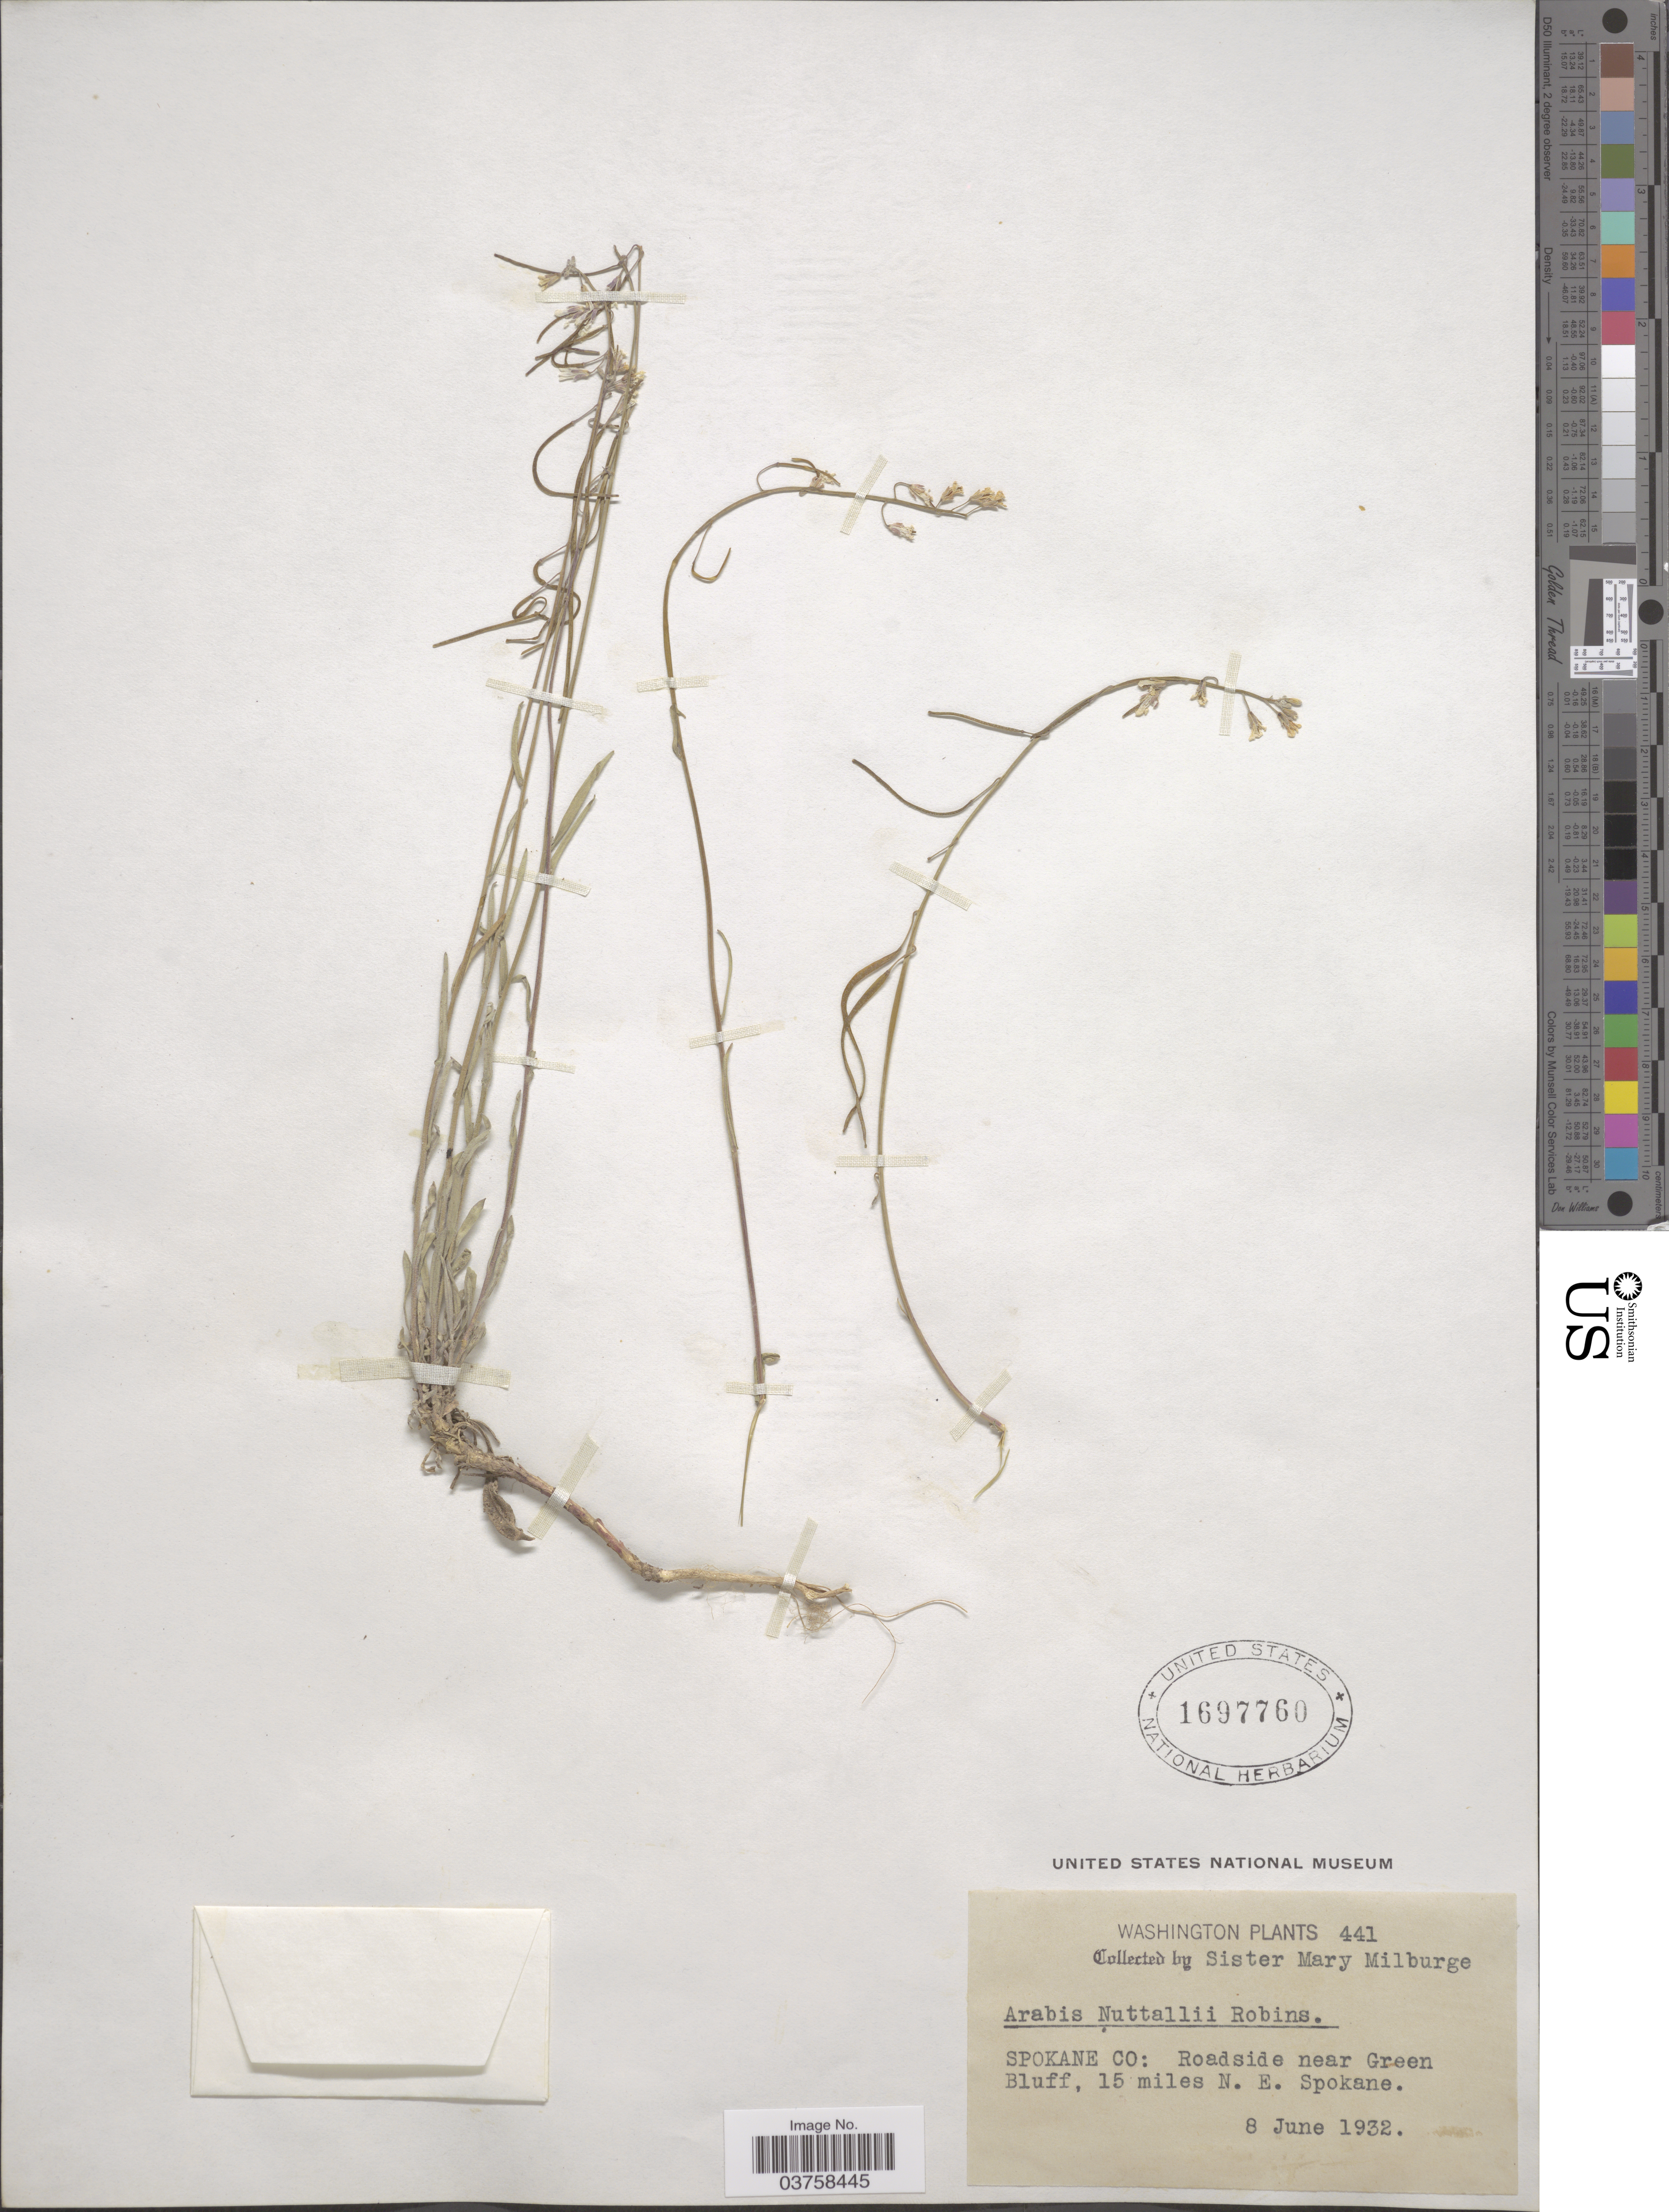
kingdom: Plantae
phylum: Tracheophyta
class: Magnoliopsida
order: Brassicales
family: Brassicaceae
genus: Arabis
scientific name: Arabis nuttallii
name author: B.L. Rob.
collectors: S. Milburge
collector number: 441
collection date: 1932-06-08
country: United States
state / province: Washington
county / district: Spokane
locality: Spokane Co: Roadside near Green Bluff, 15 miles N.E. Spokane.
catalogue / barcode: US 1697760